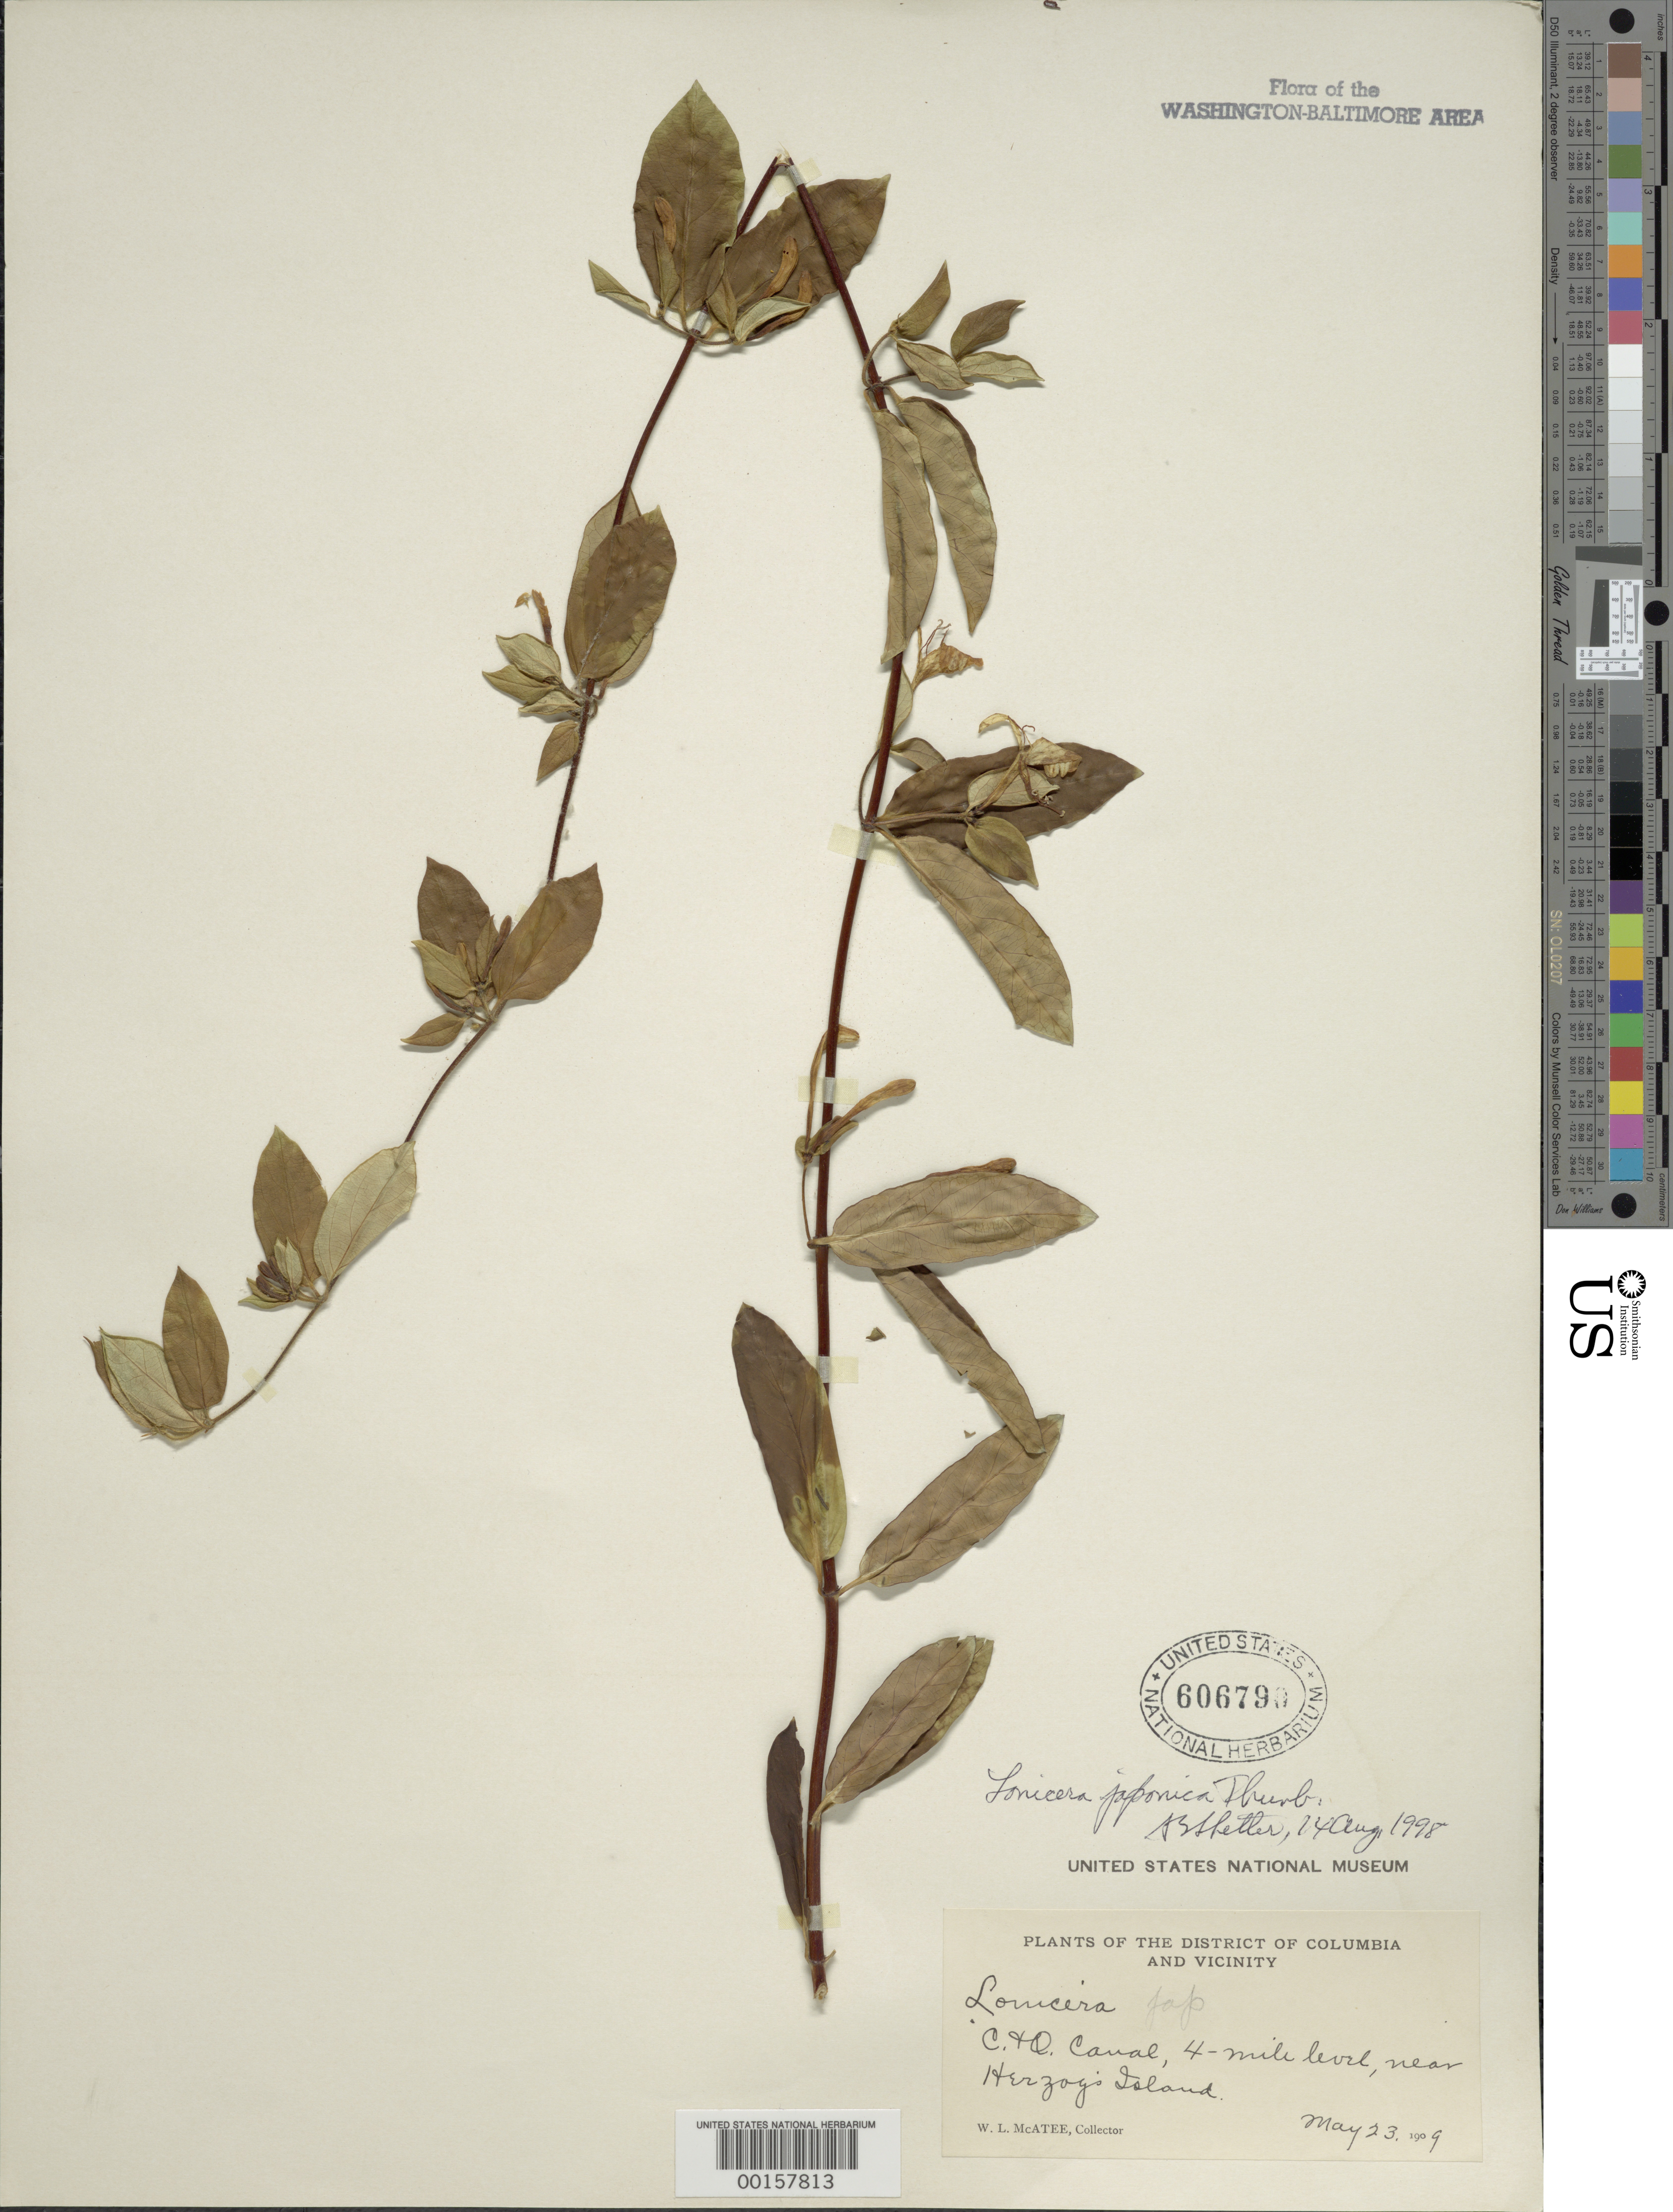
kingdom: Plantae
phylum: Tracheophyta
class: Magnoliopsida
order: Dipsacales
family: Caprifoliaceae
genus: Lonicera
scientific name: Lonicera japonica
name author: Thunb.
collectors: W. McAtee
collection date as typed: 23 May 1909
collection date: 1909-05-23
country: United States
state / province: Maryland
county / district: Montgomery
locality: C&O Canal, 4-mile Level, near Herzog's Island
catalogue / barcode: US 606790